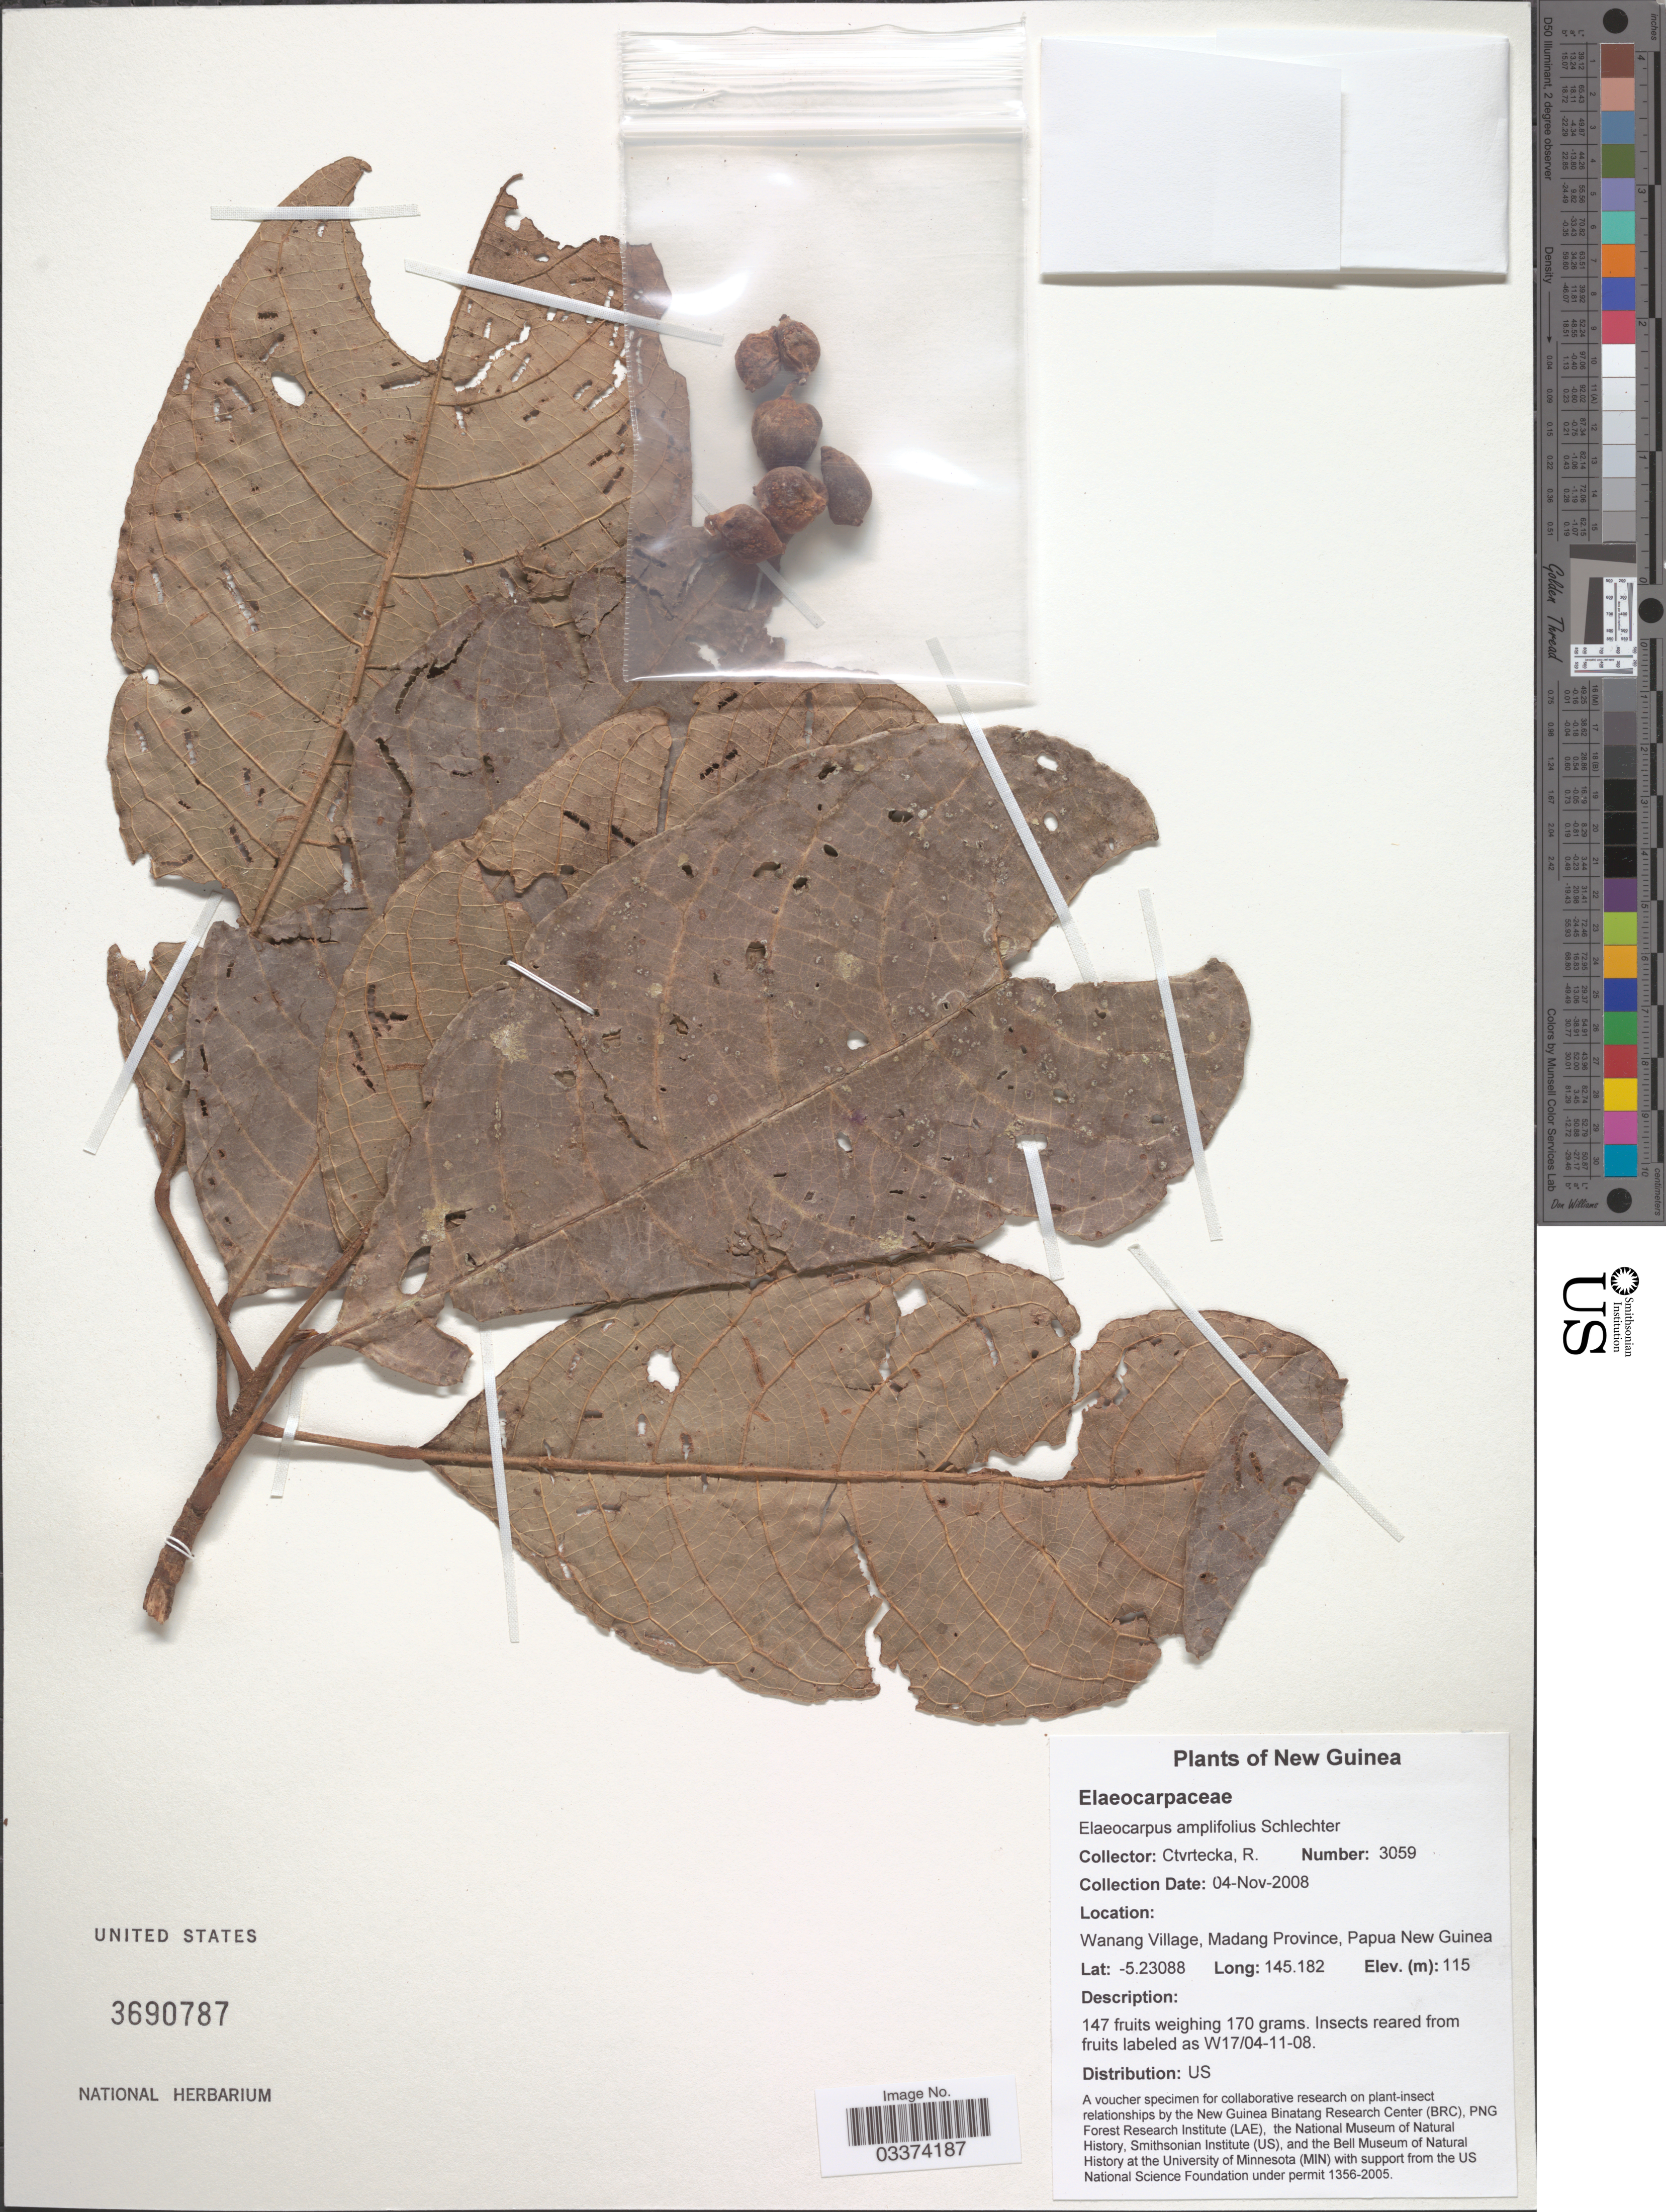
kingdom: Plantae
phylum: Tracheophyta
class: Magnoliopsida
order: Oxalidales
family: Elaeocarpaceae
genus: Elaeocarpus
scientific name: Elaeocarpus amplifolius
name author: Schltr.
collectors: R. Ctvrtecka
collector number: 3059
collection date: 2008-11-04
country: Papua New Guinea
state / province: Madang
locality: New Guinea. Wanang Village.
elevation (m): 115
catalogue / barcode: US 3690787